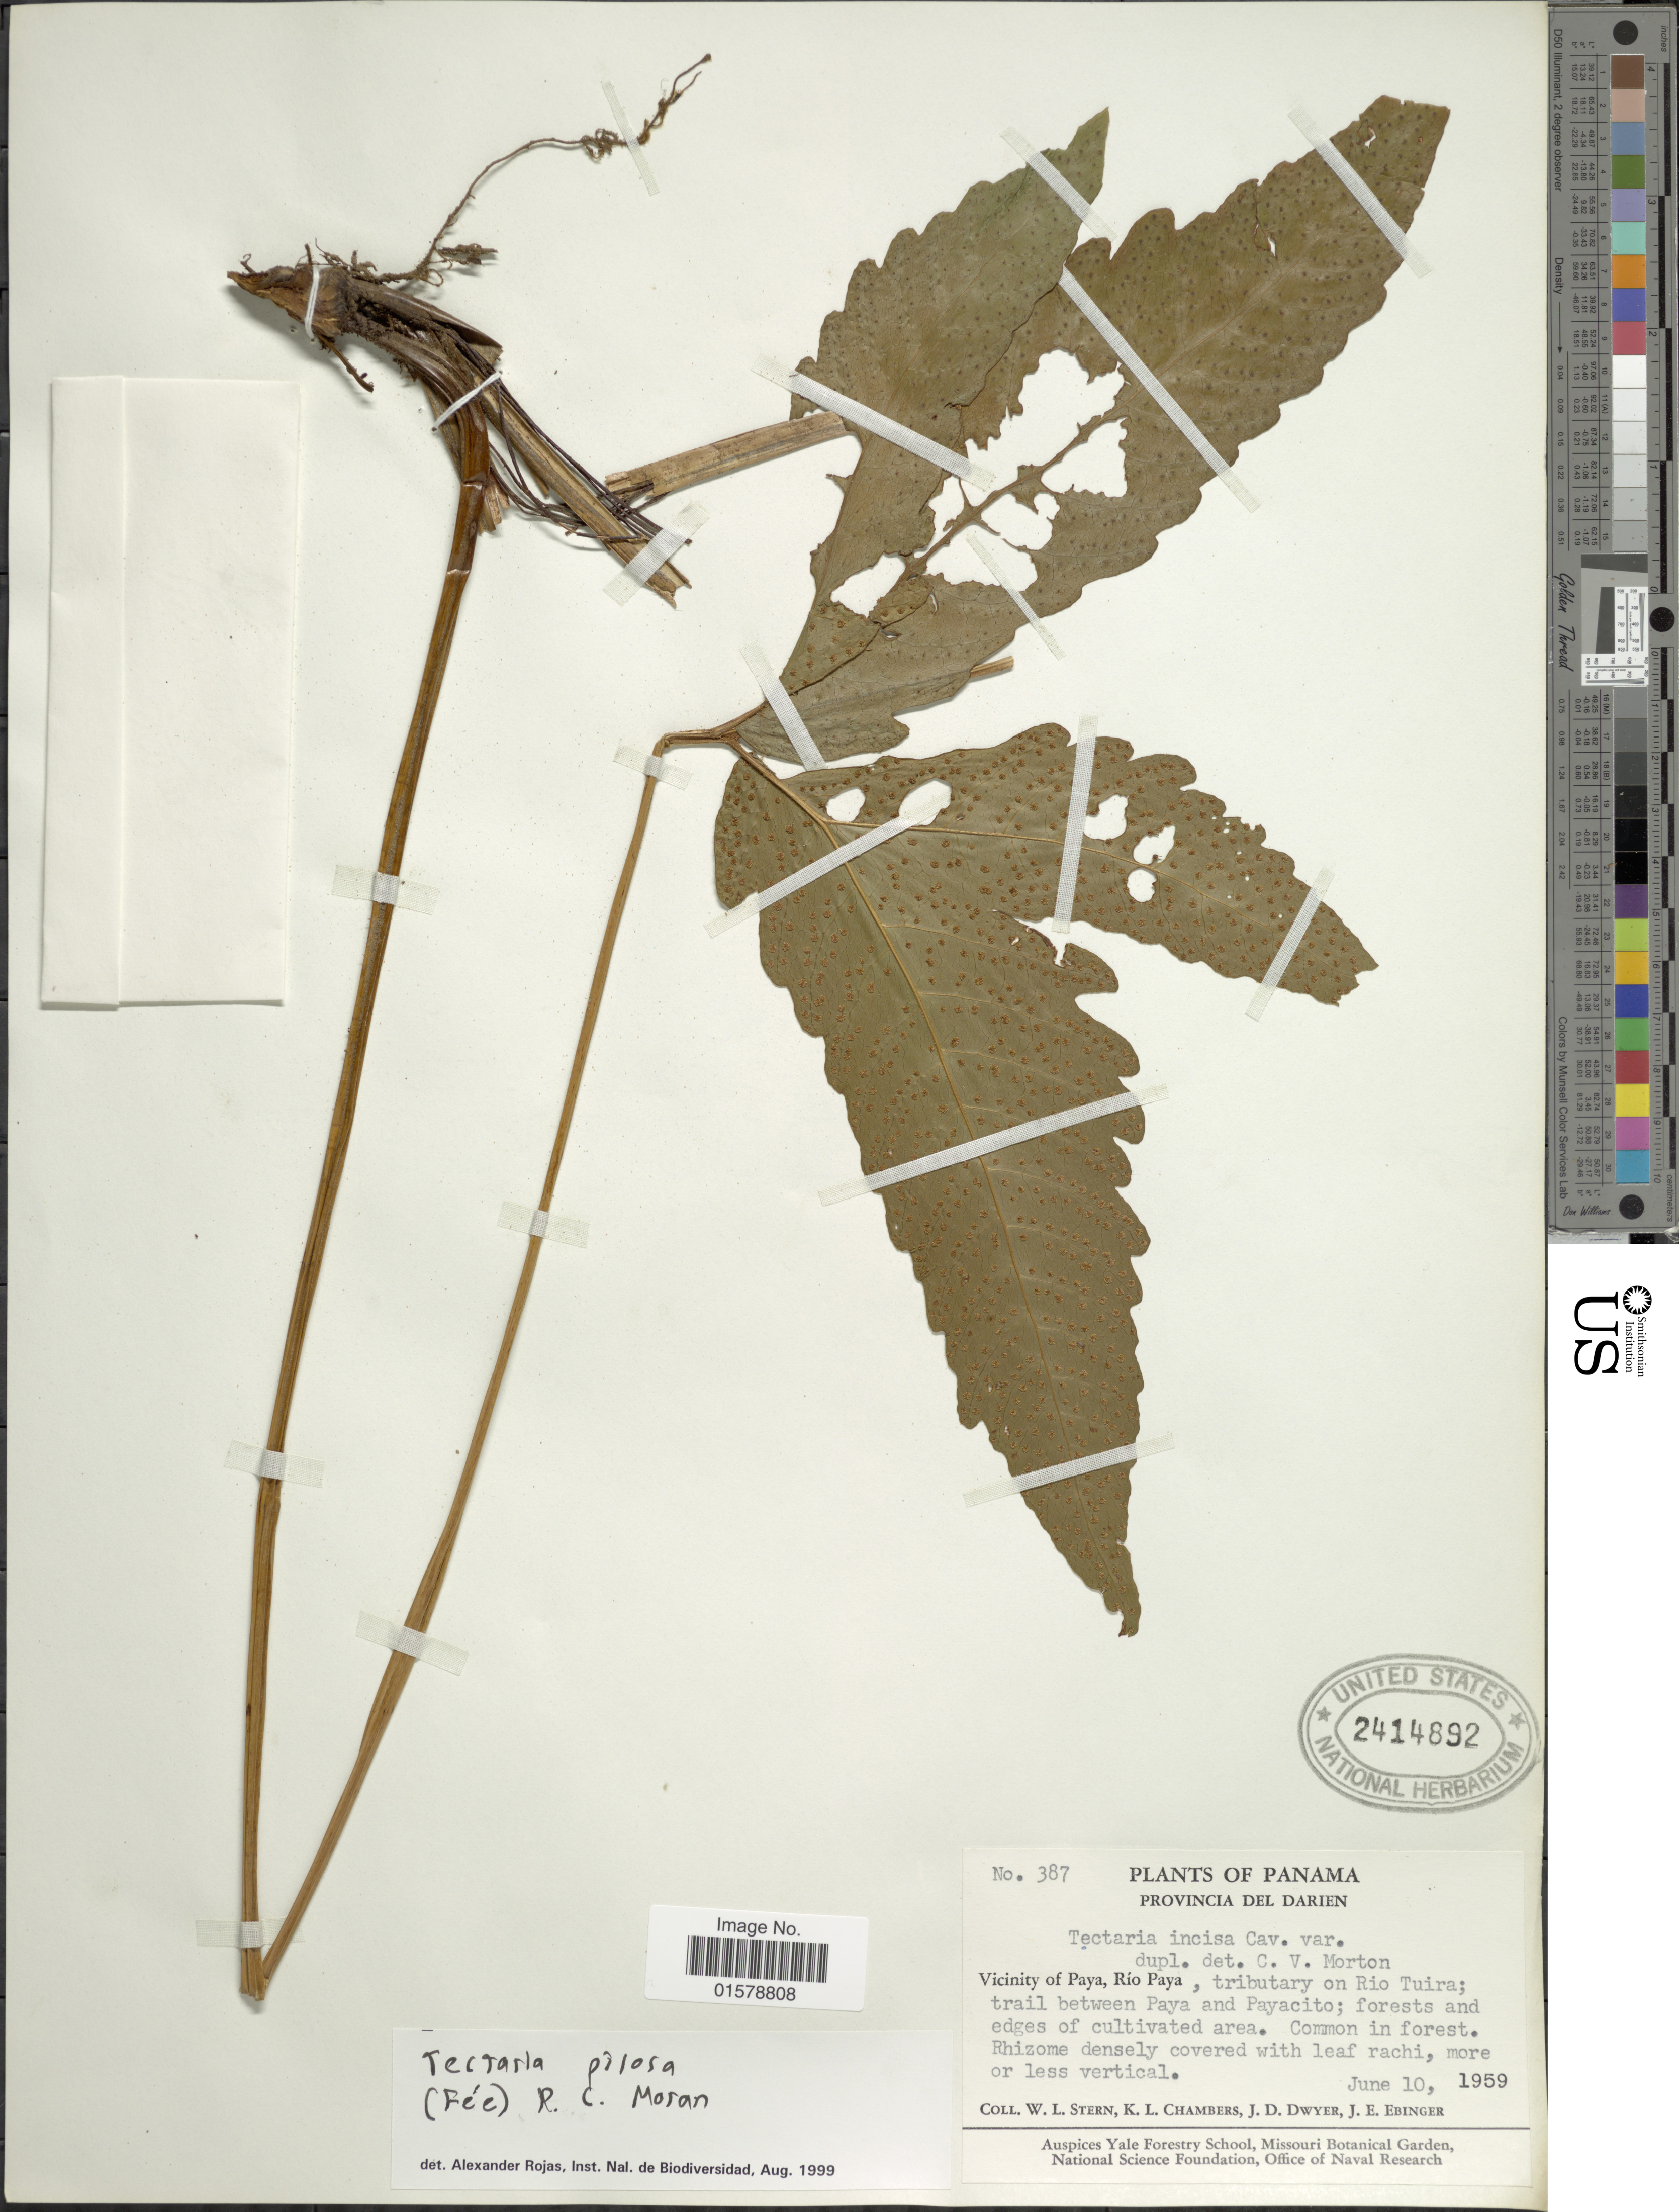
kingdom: Plantae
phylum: Tracheophyta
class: Polypodiopsida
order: Polypodiales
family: Tectariaceae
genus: Tectaria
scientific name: Tectaria pilosa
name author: (Fée) Maxon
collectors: W. L. Stern, K. Chambers, J. D. Dwyer & J. Ebinger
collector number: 387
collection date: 1959-06-10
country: Panama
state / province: Darién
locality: Del Darien, Vicinity of Paya, Rio Paya, tributary on Rio Tuira; trail between Paya and Payacito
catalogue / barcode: US 2414892